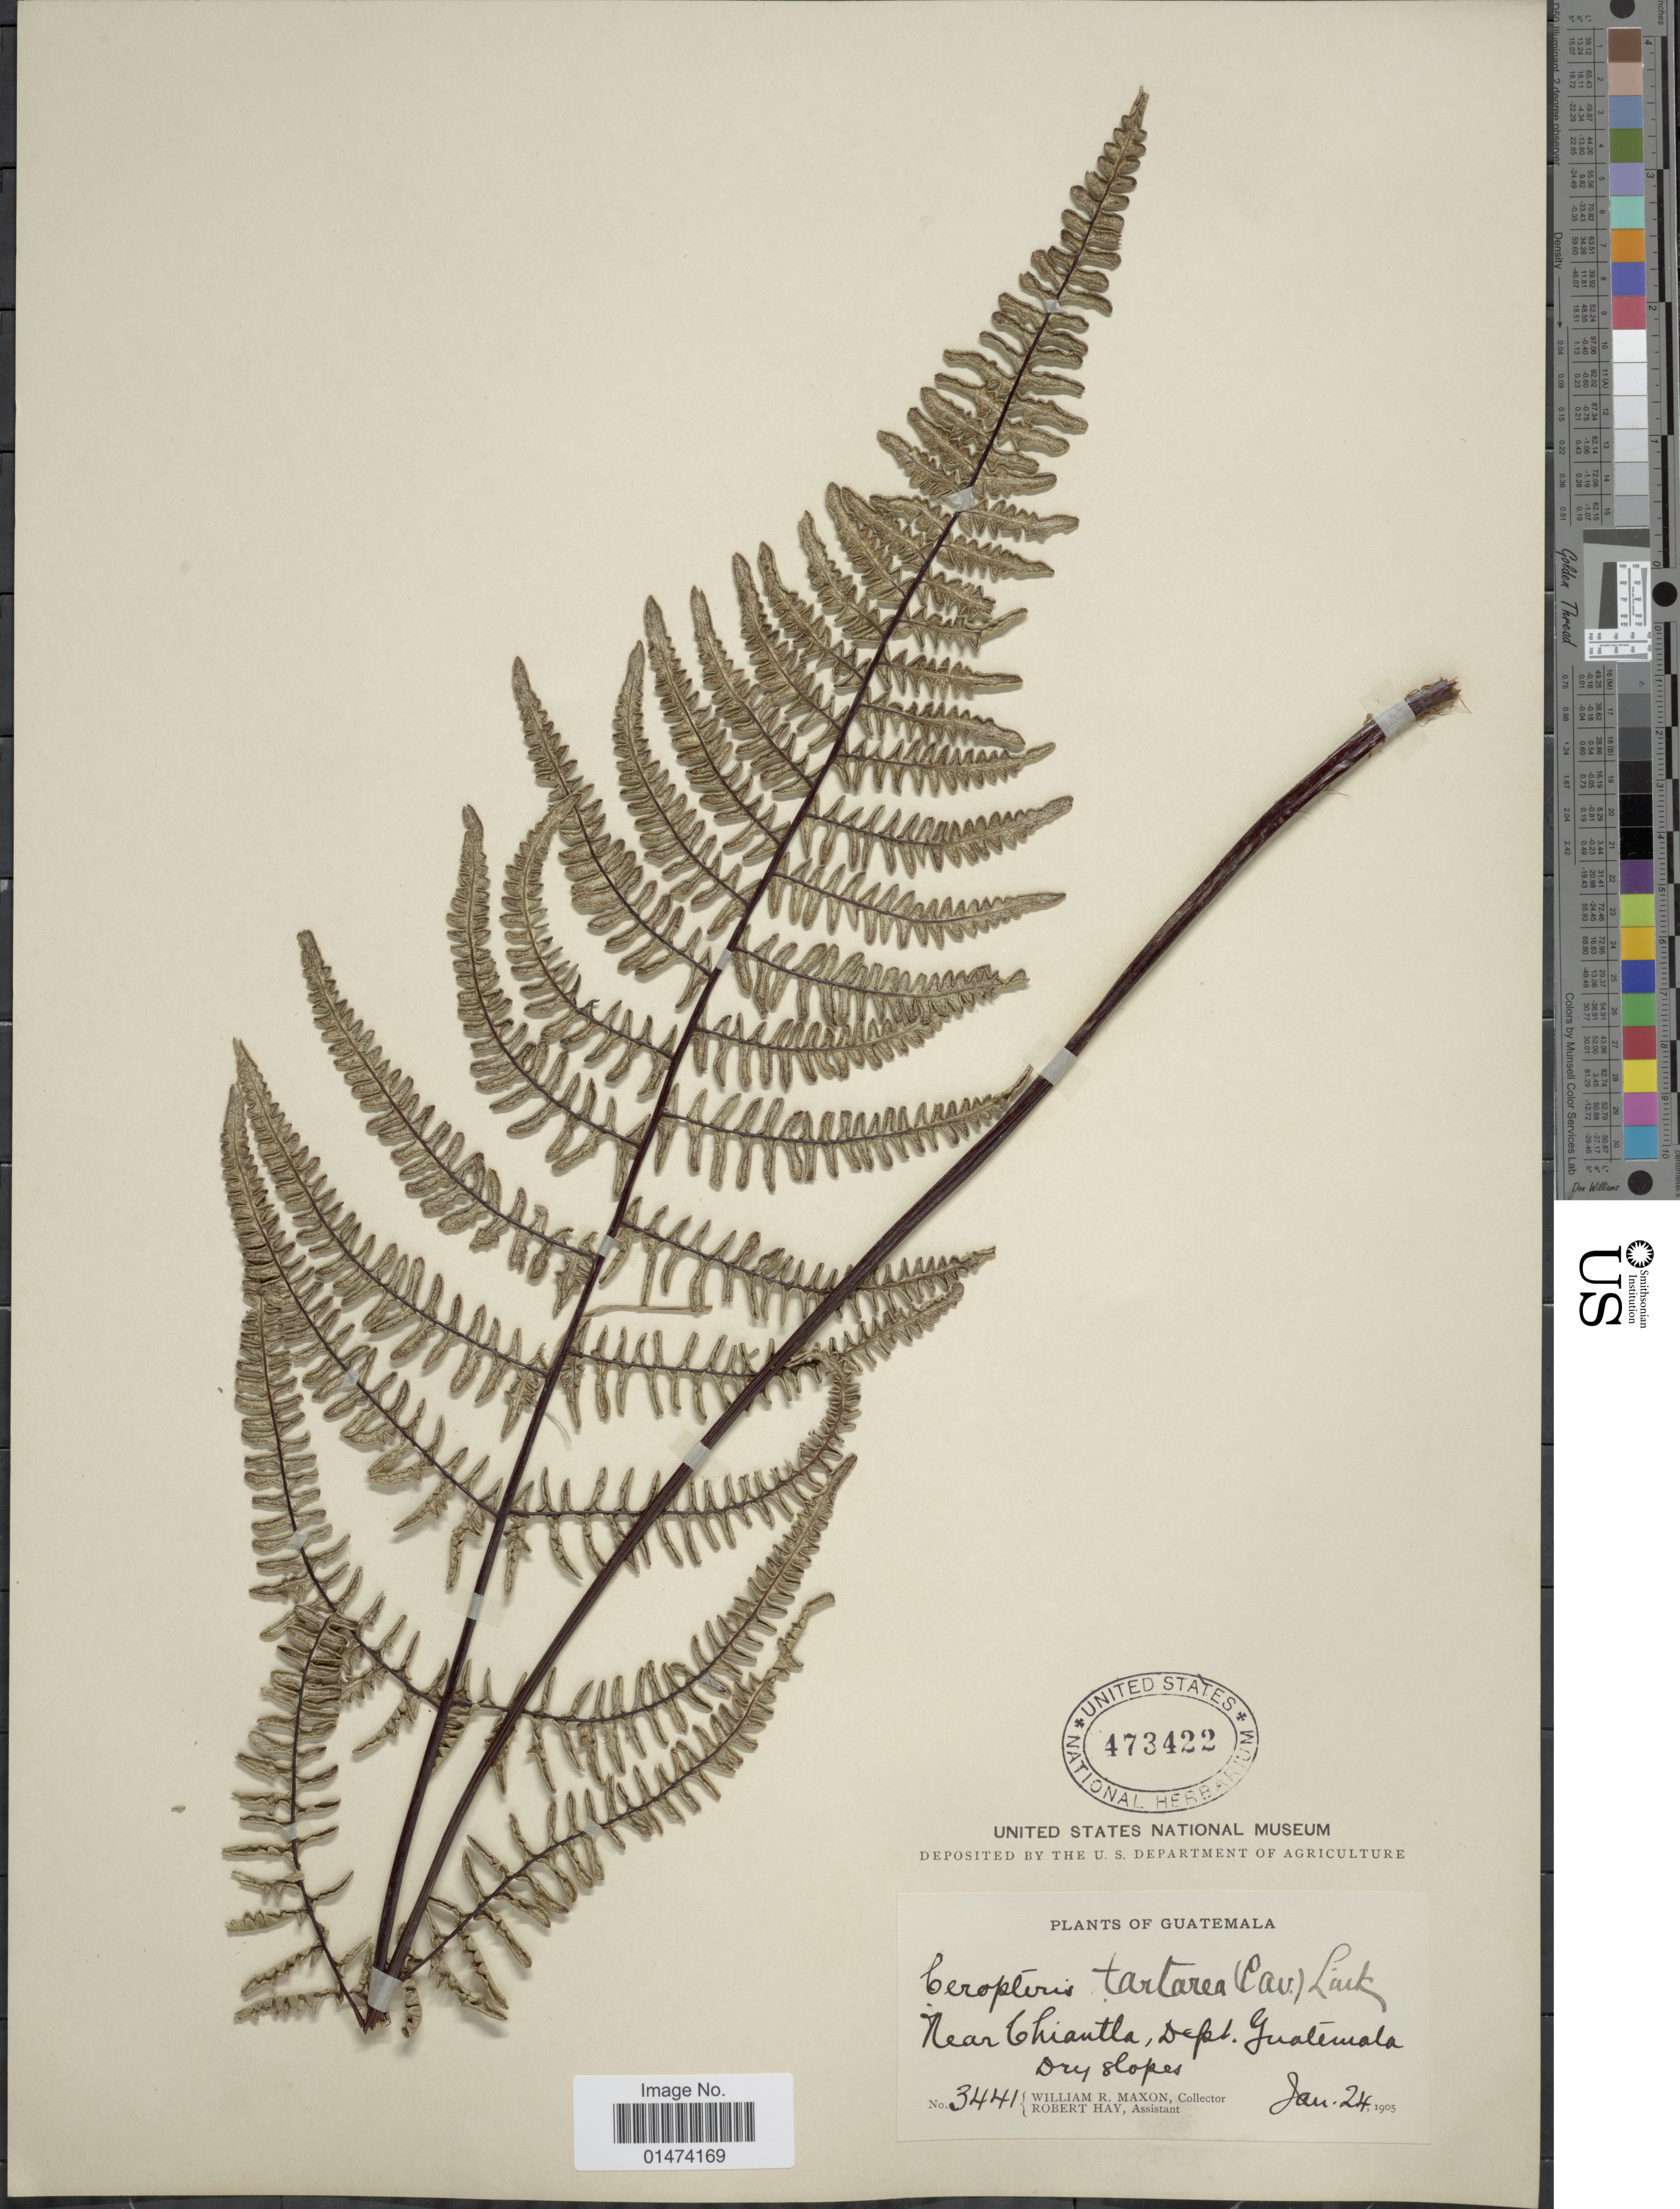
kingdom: Plantae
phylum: Tracheophyta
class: Polypodiopsida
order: Polypodiales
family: Pteridaceae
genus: Pityrogramma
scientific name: Pityrogramma tartarea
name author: (Cav.) Maxon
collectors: W. R. Maxon & R. H. Hay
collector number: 3441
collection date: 1905-01-24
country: Guatemala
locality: Near Ghiantla, Dry slopes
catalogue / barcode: US 473422